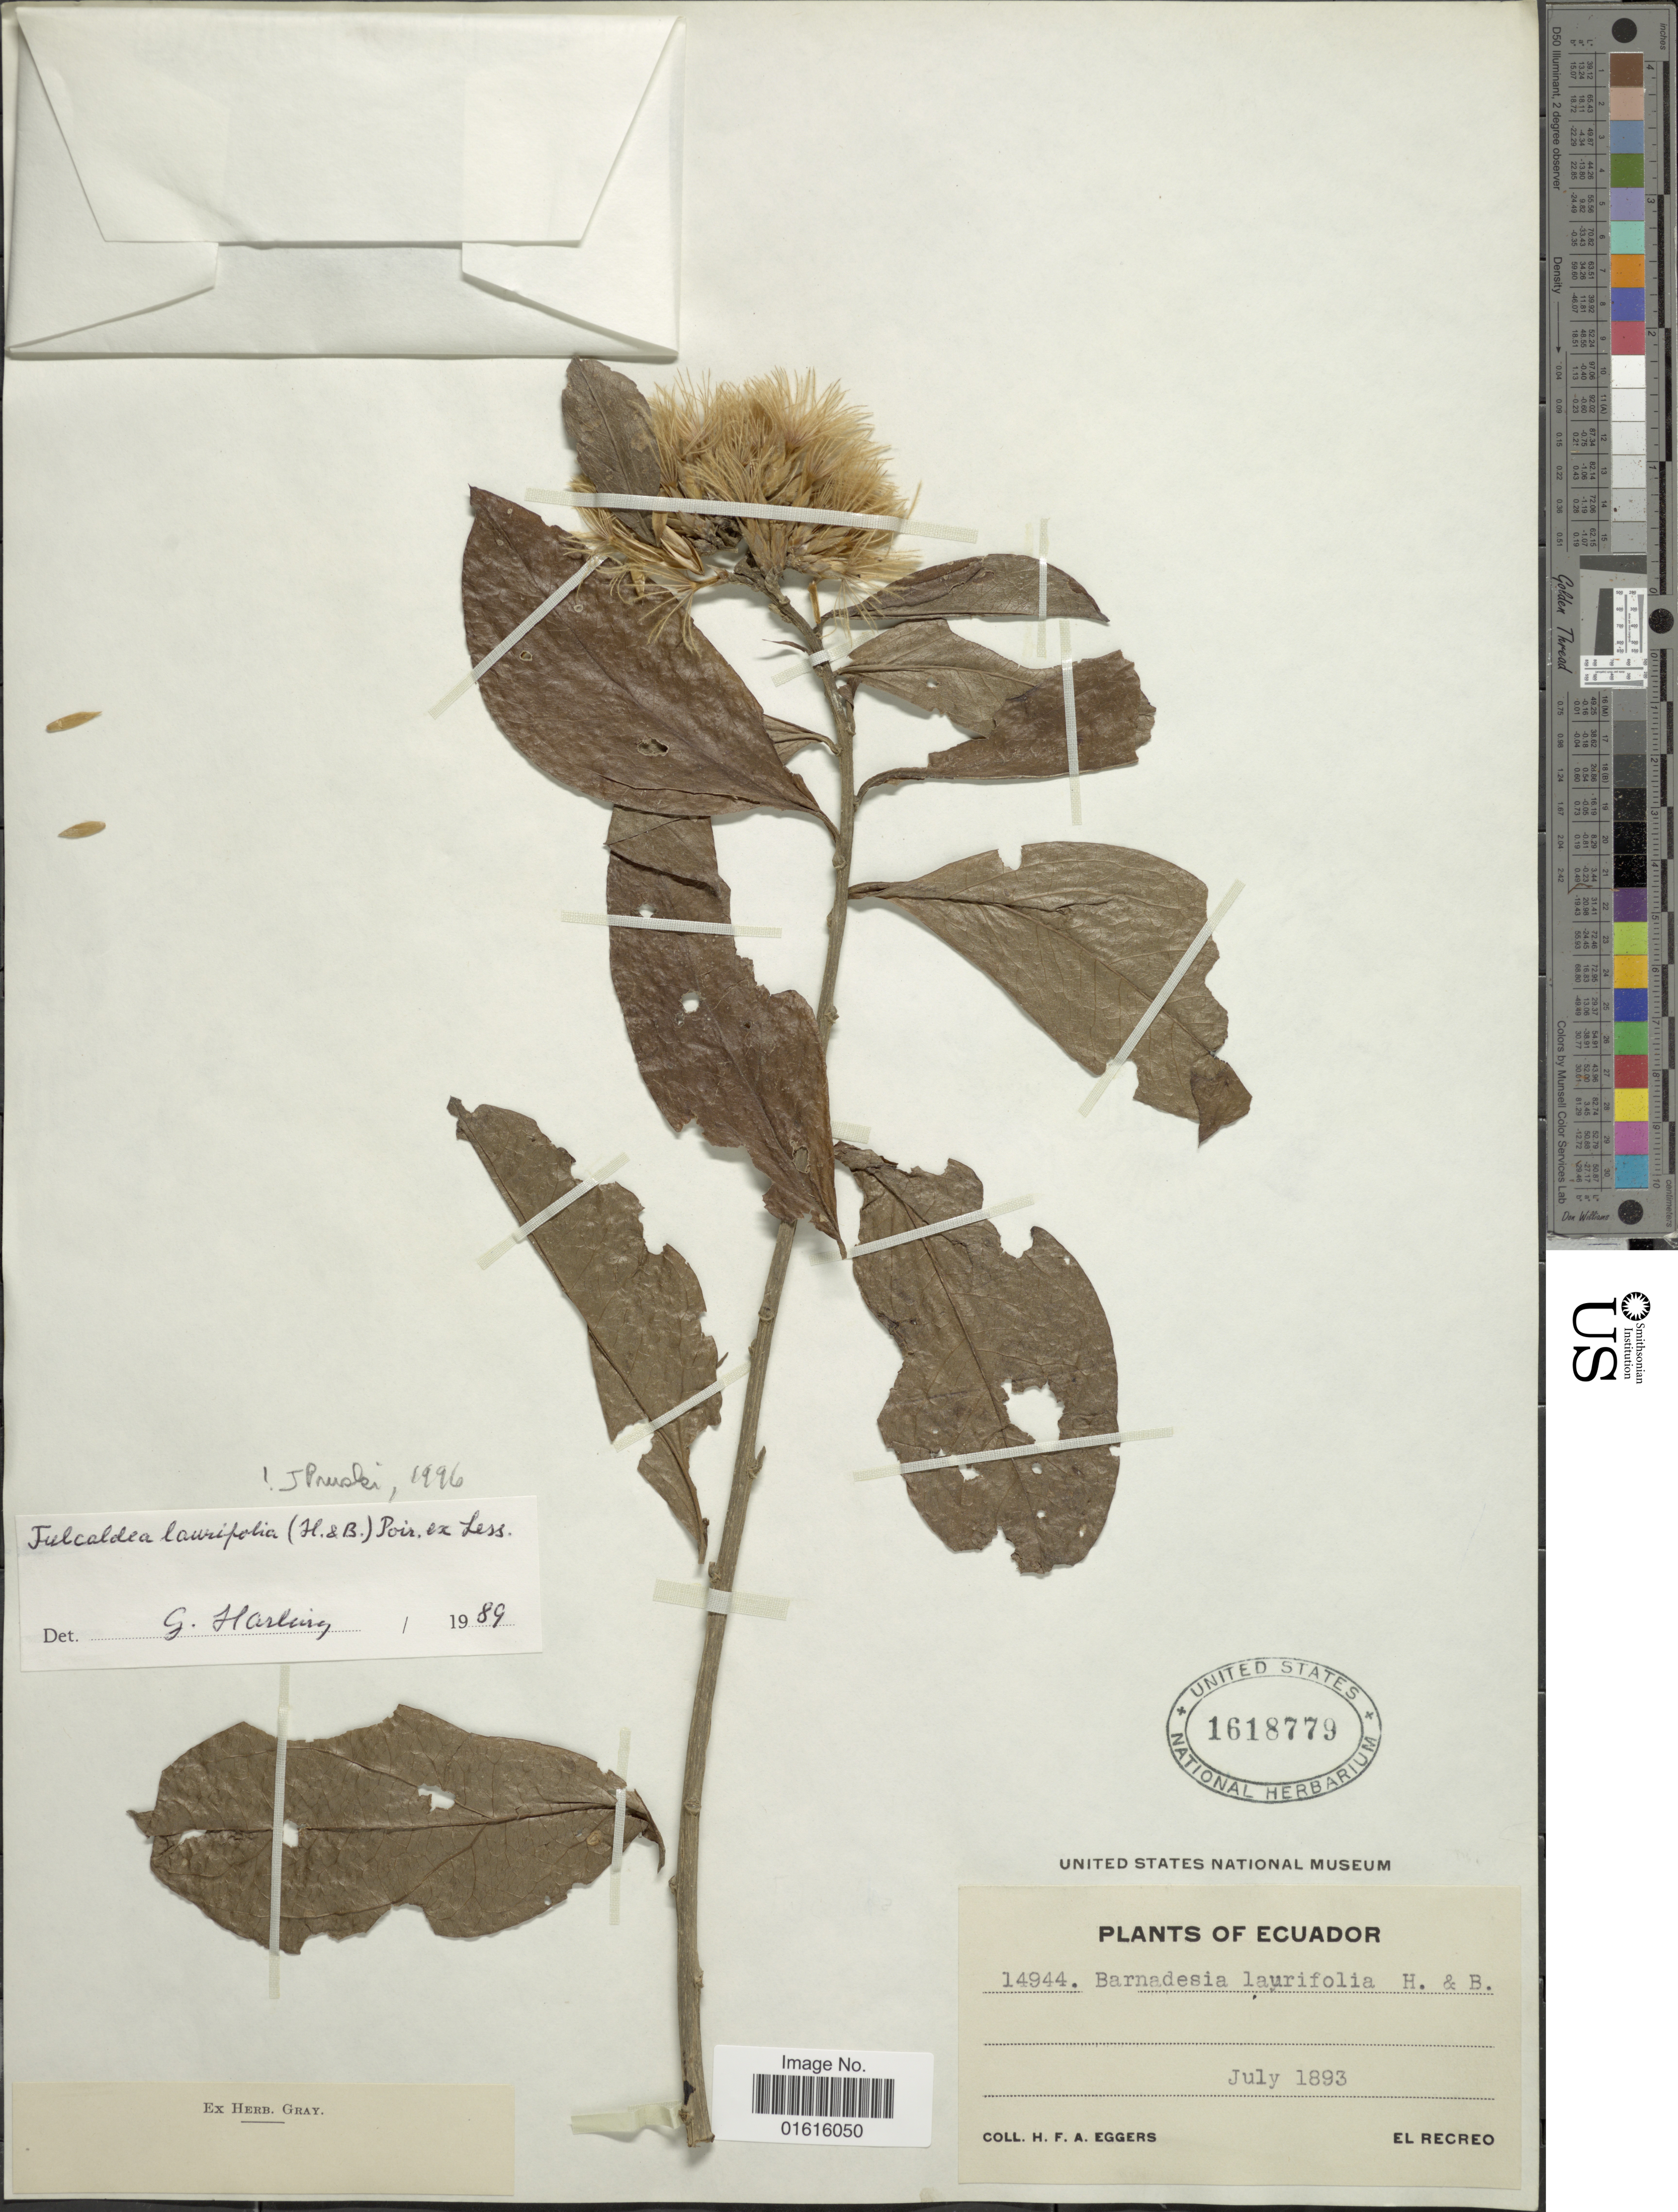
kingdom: Plantae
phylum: Tracheophyta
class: Magnoliopsida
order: Asterales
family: Asteraceae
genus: Fulcaldea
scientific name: Fulcaldea laurifolia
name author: (Bonpl.) Poir.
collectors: H. F. A. von Eggers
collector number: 14944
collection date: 1893-07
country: Ecuador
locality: El Recreo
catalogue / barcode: US 1618779